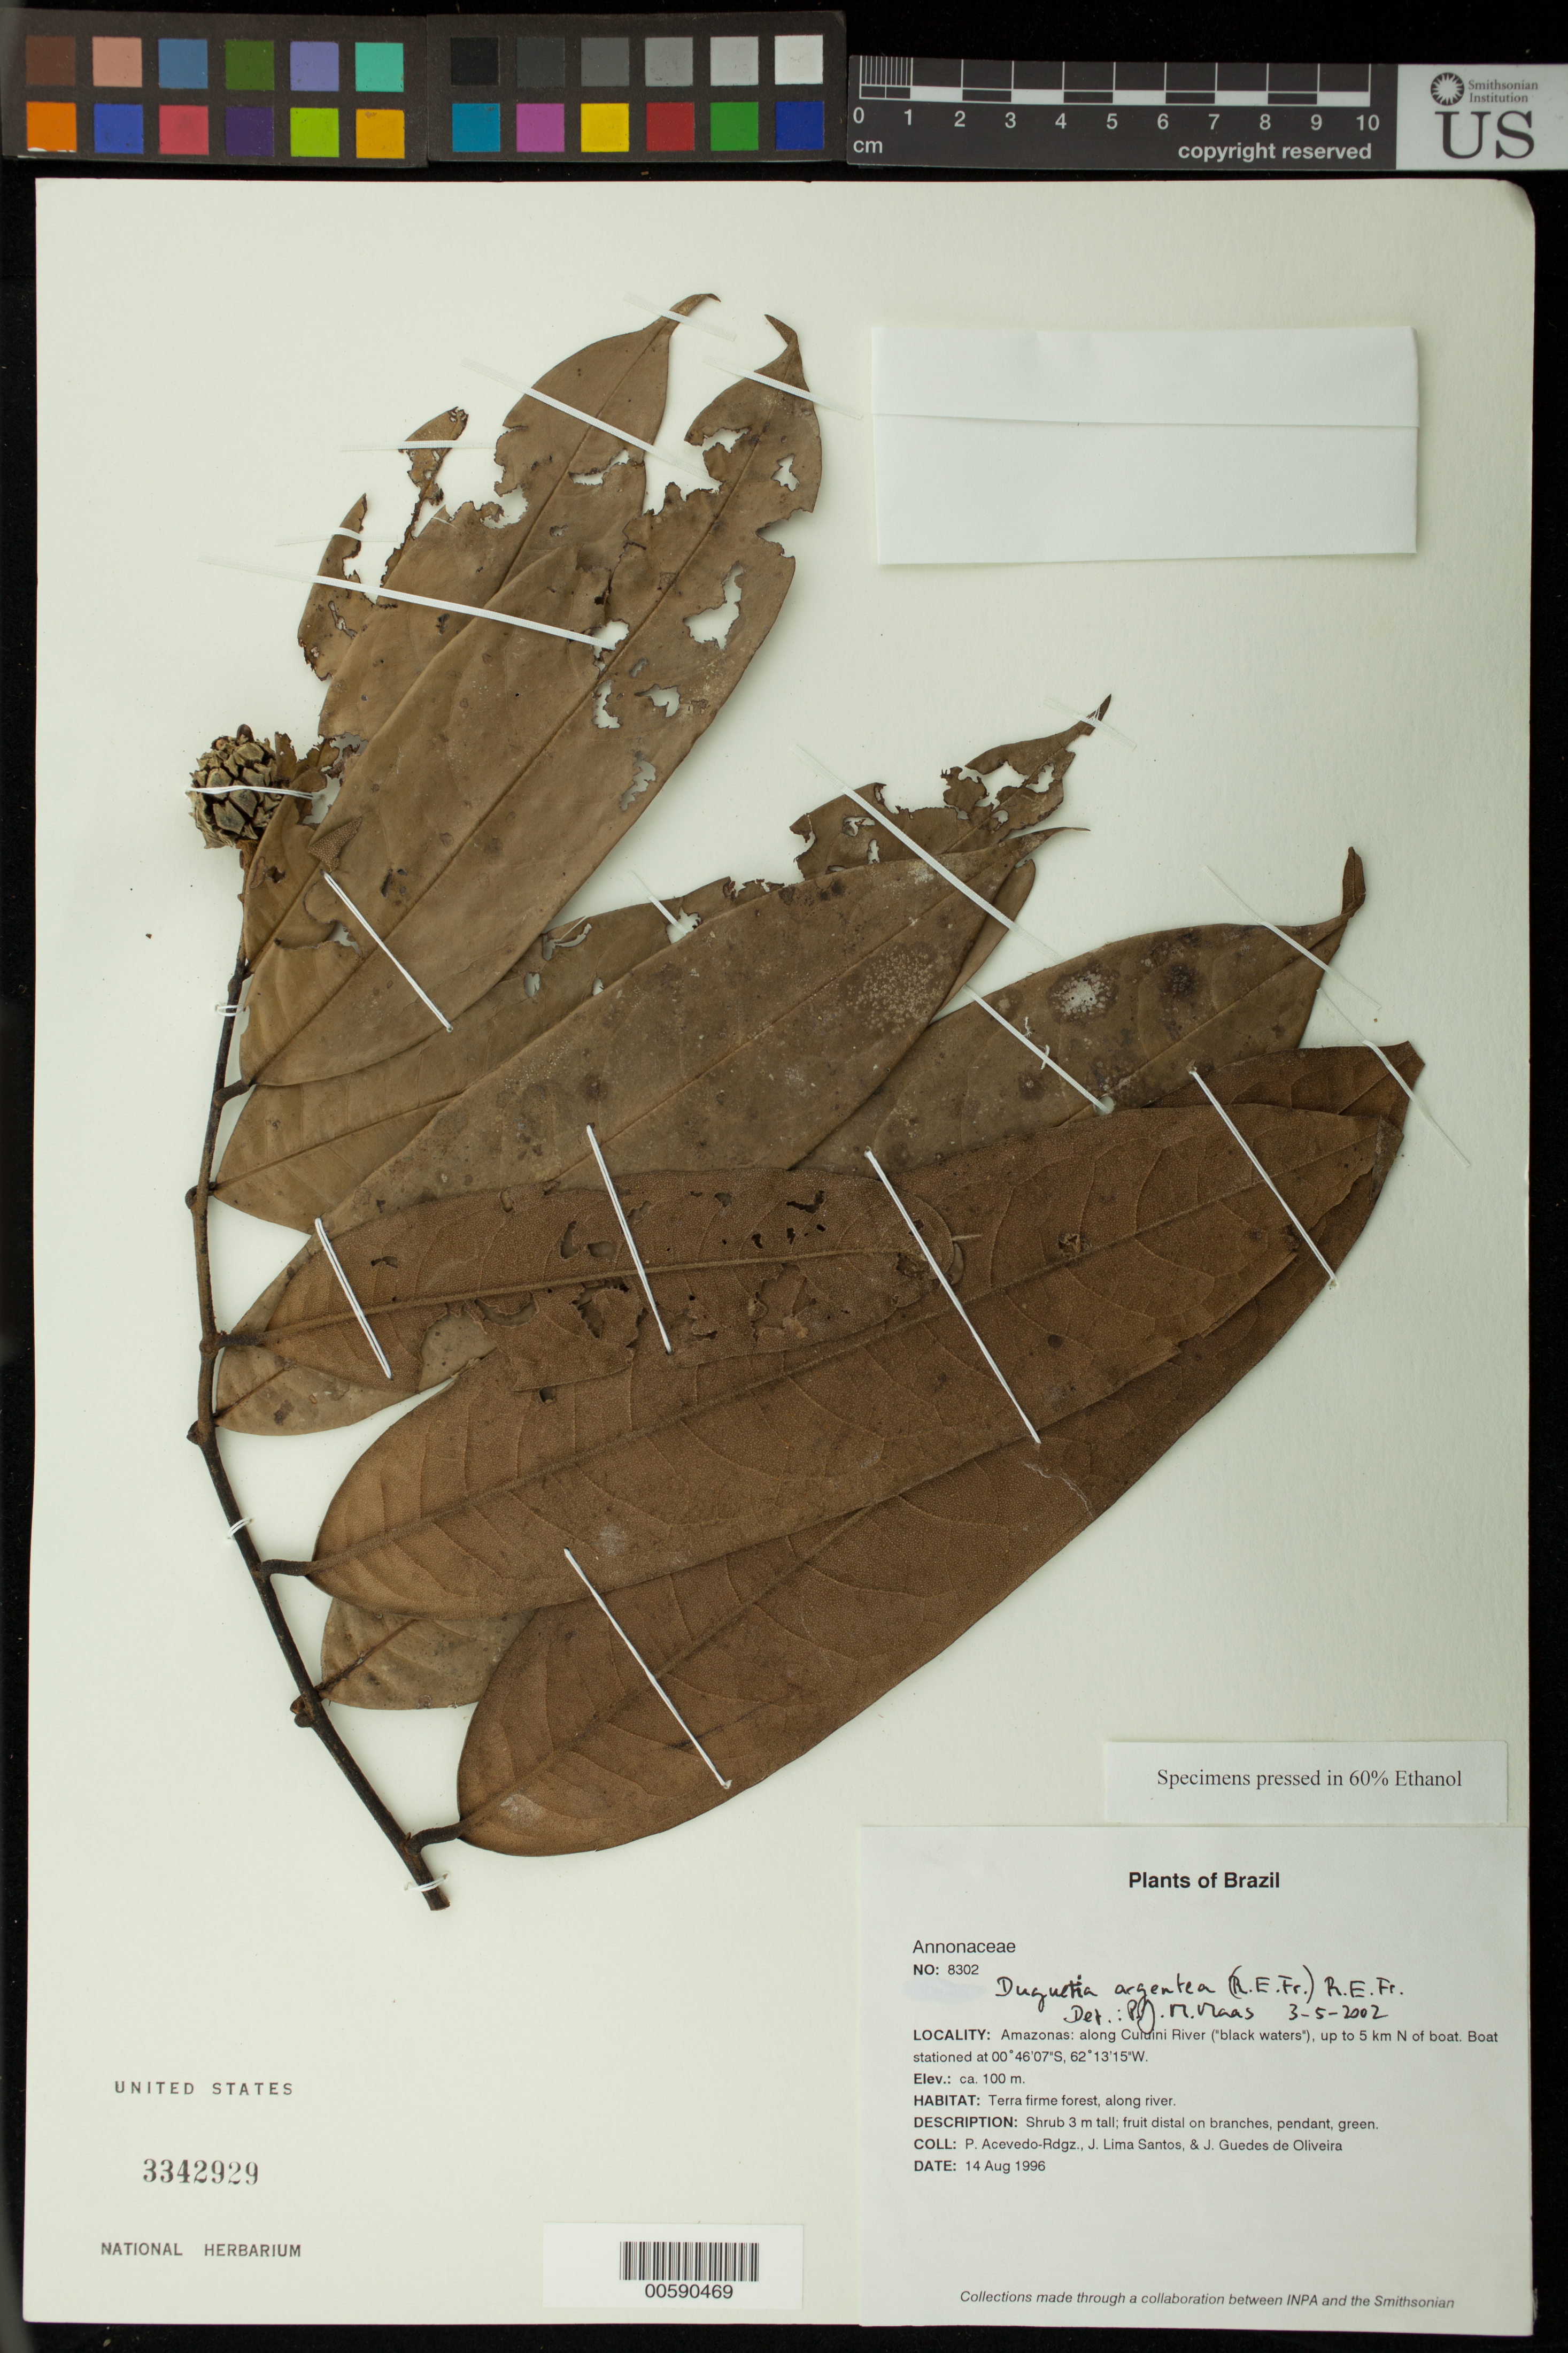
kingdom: Plantae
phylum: Tracheophyta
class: Magnoliopsida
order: Magnoliales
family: Annonaceae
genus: Duguetia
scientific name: Duguetia argentea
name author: (R.E. Fr.) R.E. Fr.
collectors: P. Acevedo-Rodr., J. L. Santos & J. Guedes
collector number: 8302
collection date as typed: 14 Aug 1996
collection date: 1996-08-14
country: Brazil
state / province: Amazonas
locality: Amazonas: along Cuiuini River ("blackwaters"), 0.5 km N of boat. Boat stationed at coordinates.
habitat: Terra firme forest.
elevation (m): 100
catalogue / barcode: US 3342929